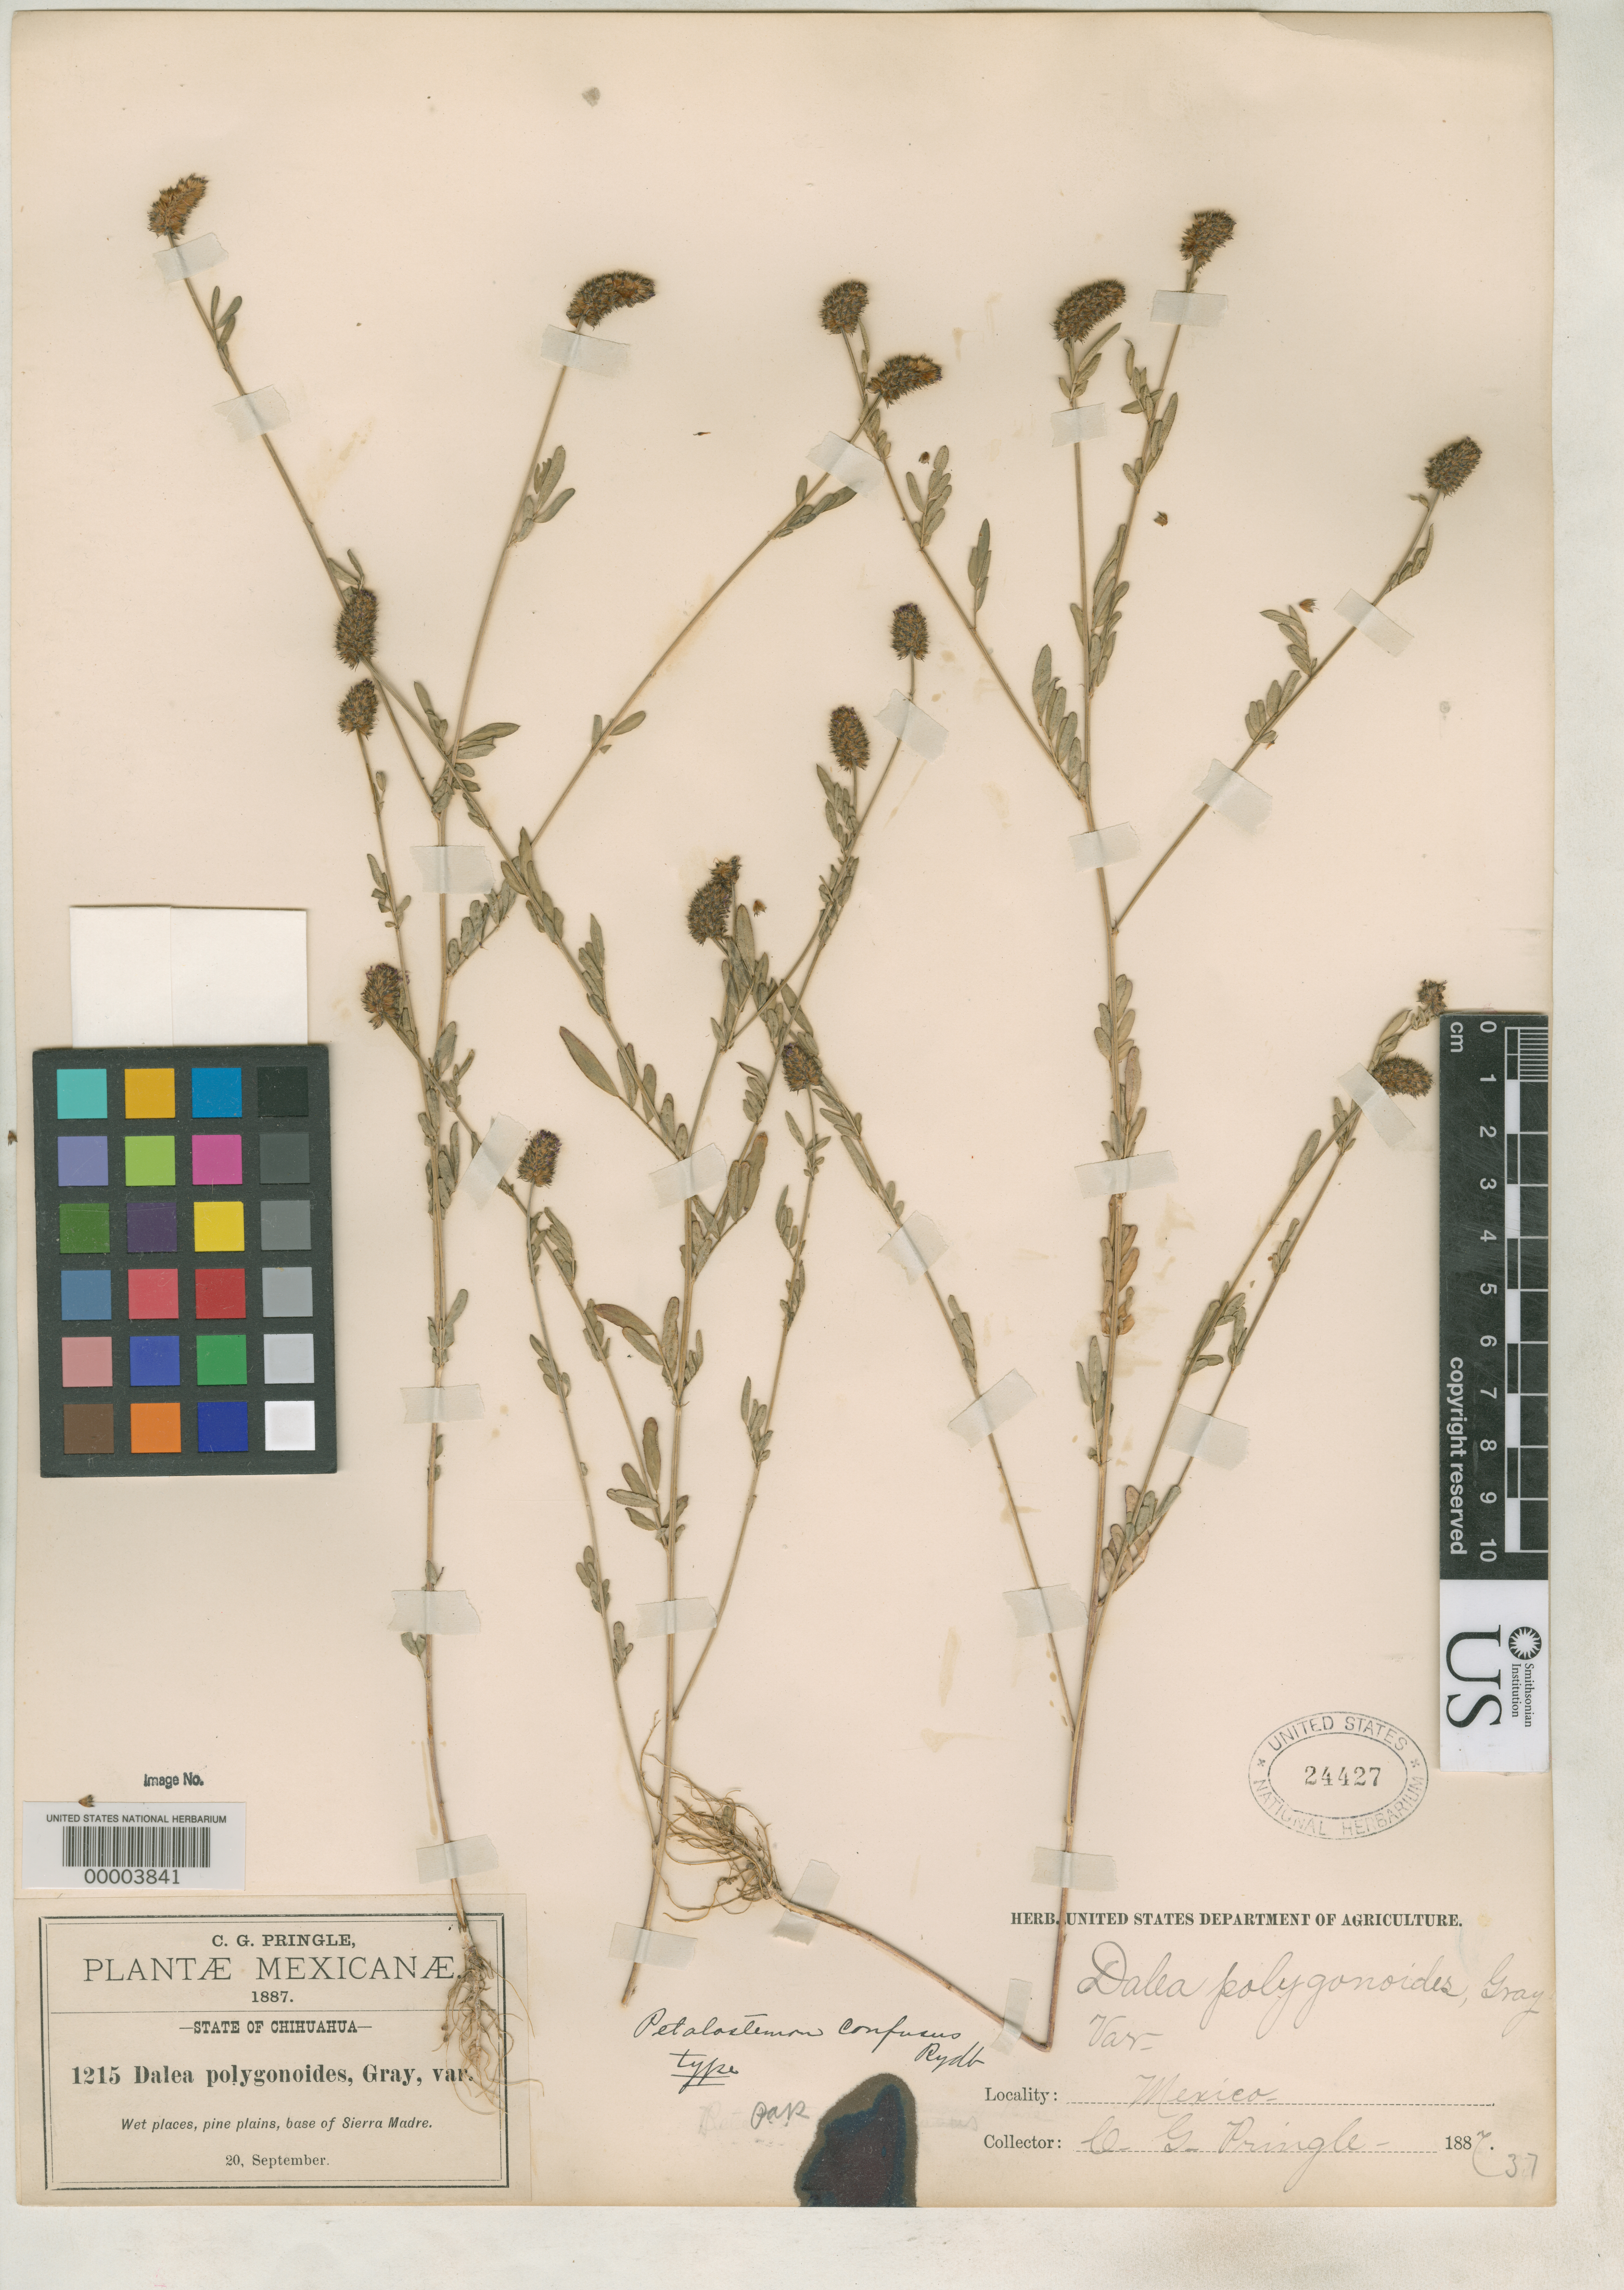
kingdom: Plantae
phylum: Tracheophyta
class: Magnoliopsida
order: Fabales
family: Fabaceae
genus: Petalostemon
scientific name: Petalostemon confusus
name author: Rydb.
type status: Holotype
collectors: C. G. Pringle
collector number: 1215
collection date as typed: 20 Sep 1887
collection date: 1887-09-20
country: Mexico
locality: Base of Sierra Madre.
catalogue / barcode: US 24427